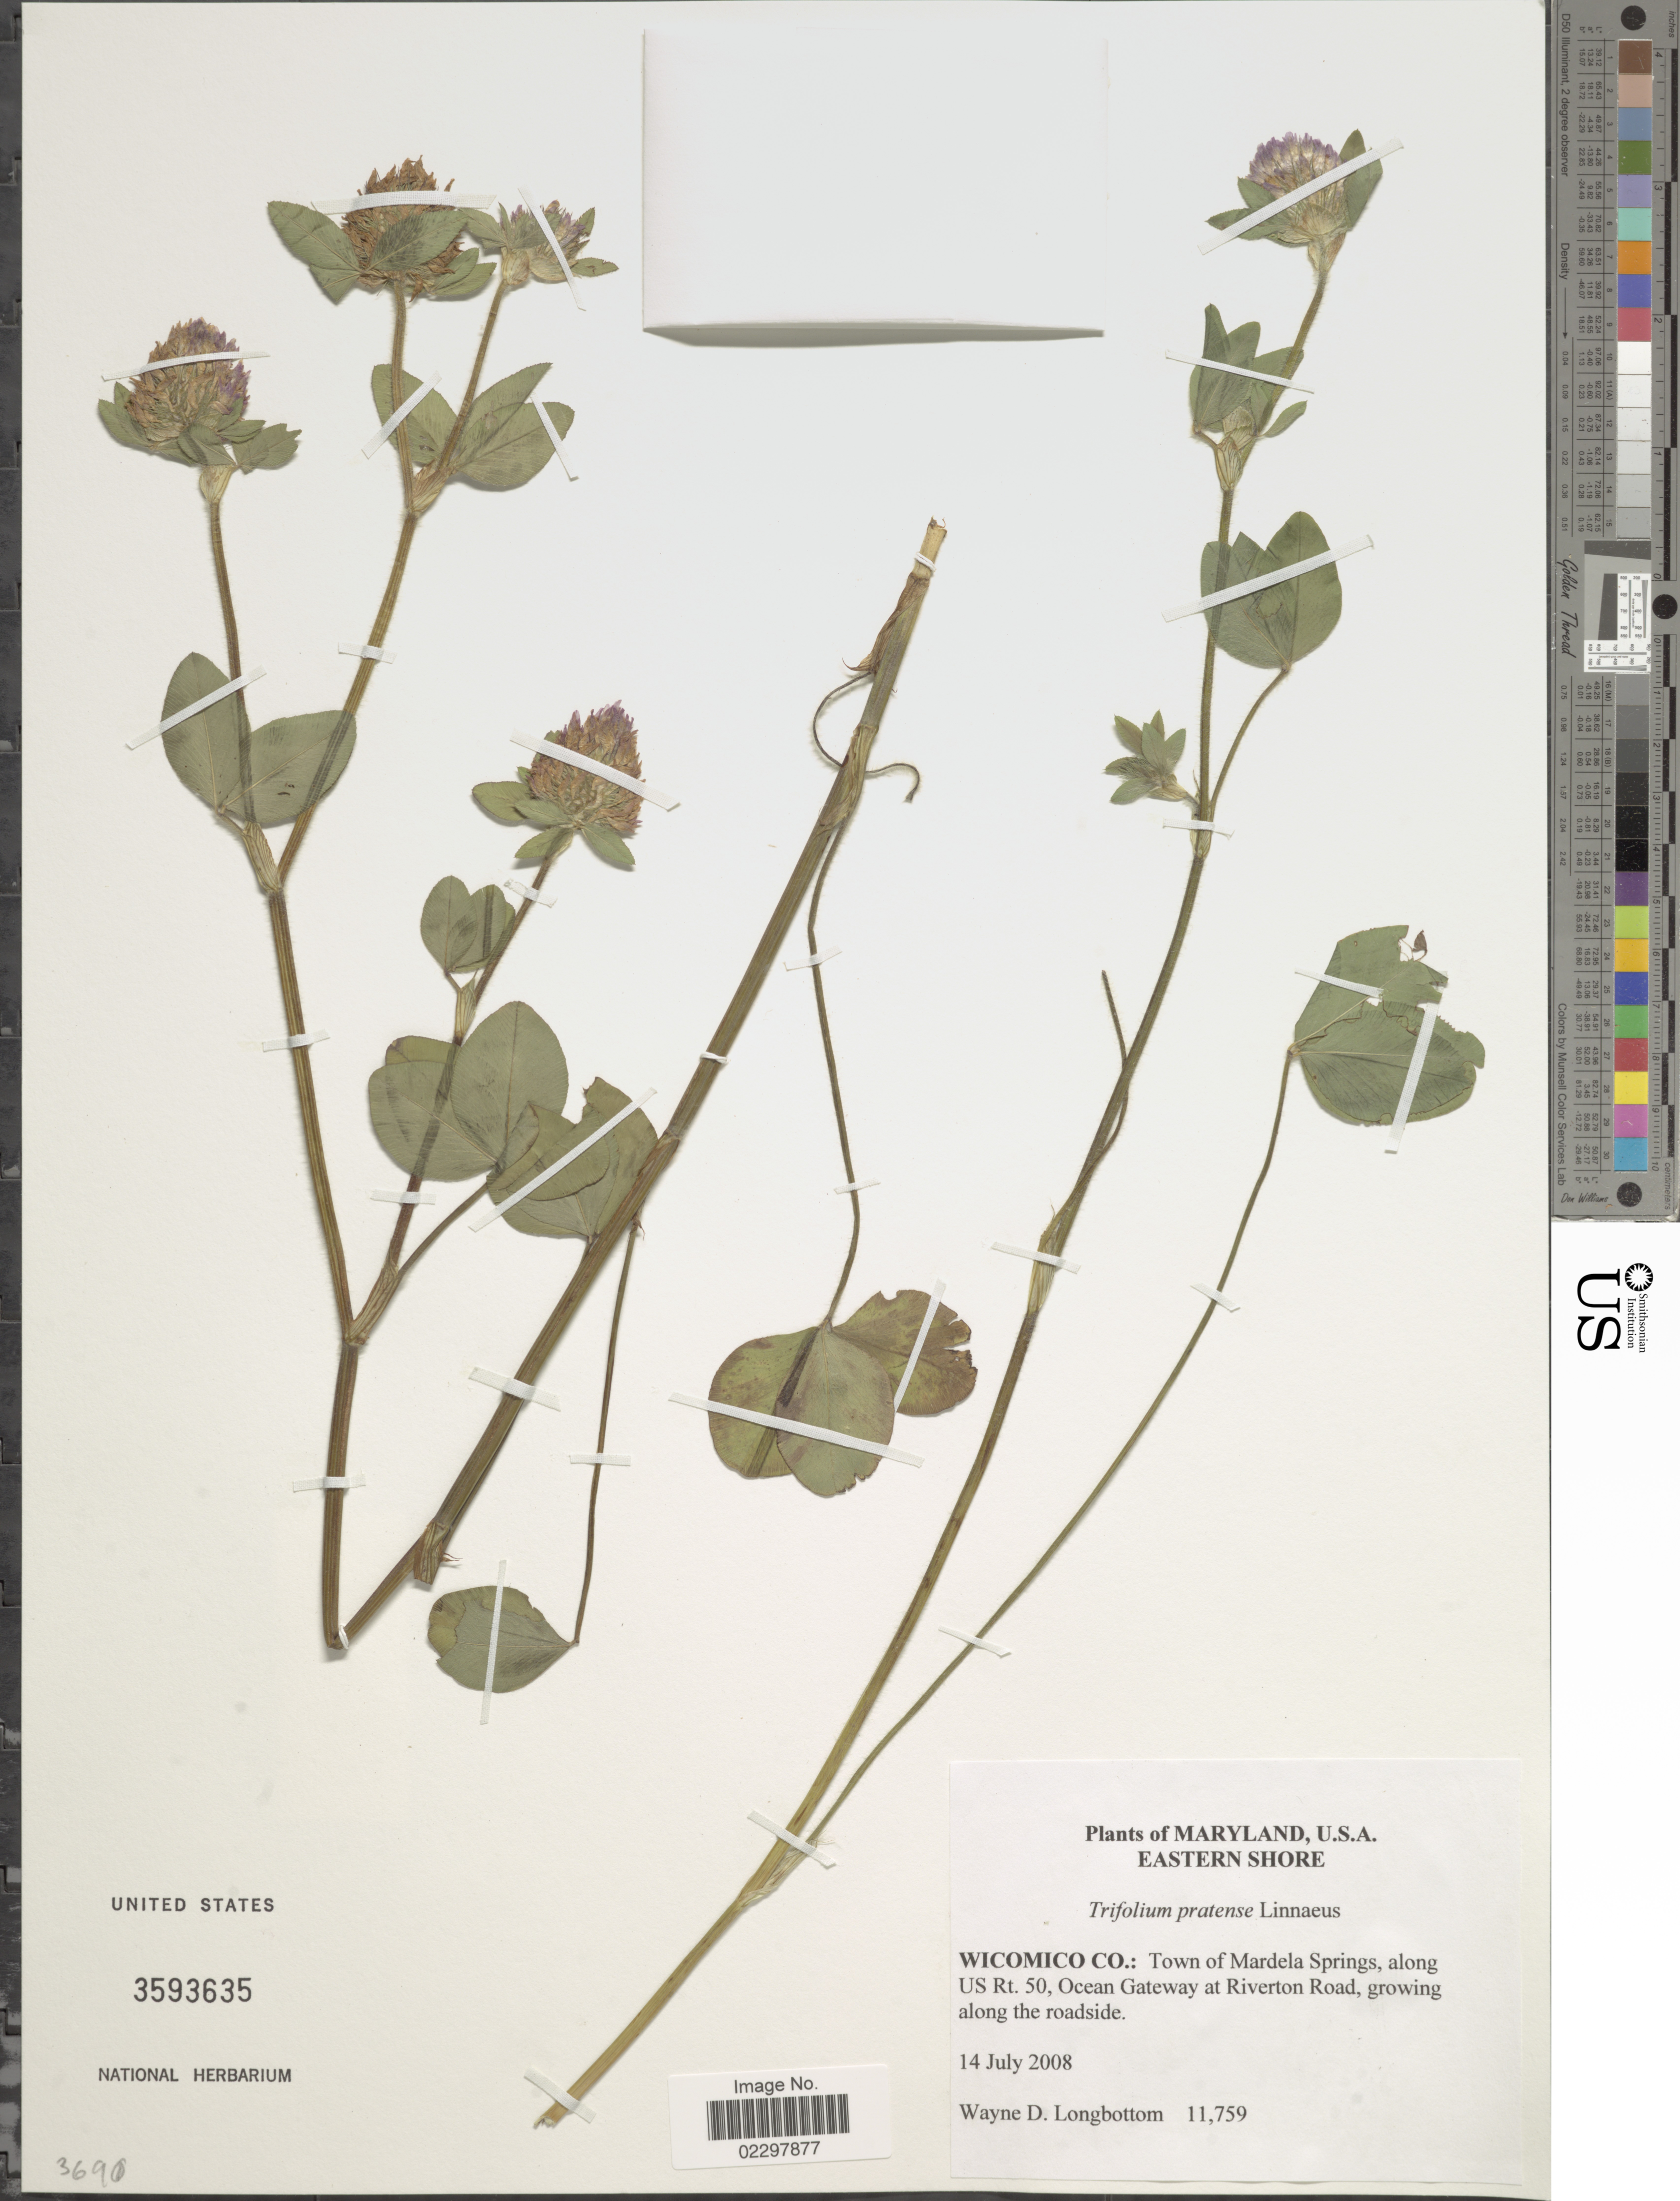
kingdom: Plantae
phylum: Tracheophyta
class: Magnoliopsida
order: Fabales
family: Fabaceae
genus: Trifolium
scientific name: Trifolium pratense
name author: L.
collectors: W. D. Longbottom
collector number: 11759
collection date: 2008-07-14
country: Liberia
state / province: Maryland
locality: Eastern shore, Wicomico Co.: Town of Mardela Springs, along US Rt.50, Ocean Gateway at Riverton Road, growing along the roadside.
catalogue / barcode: US 3593635